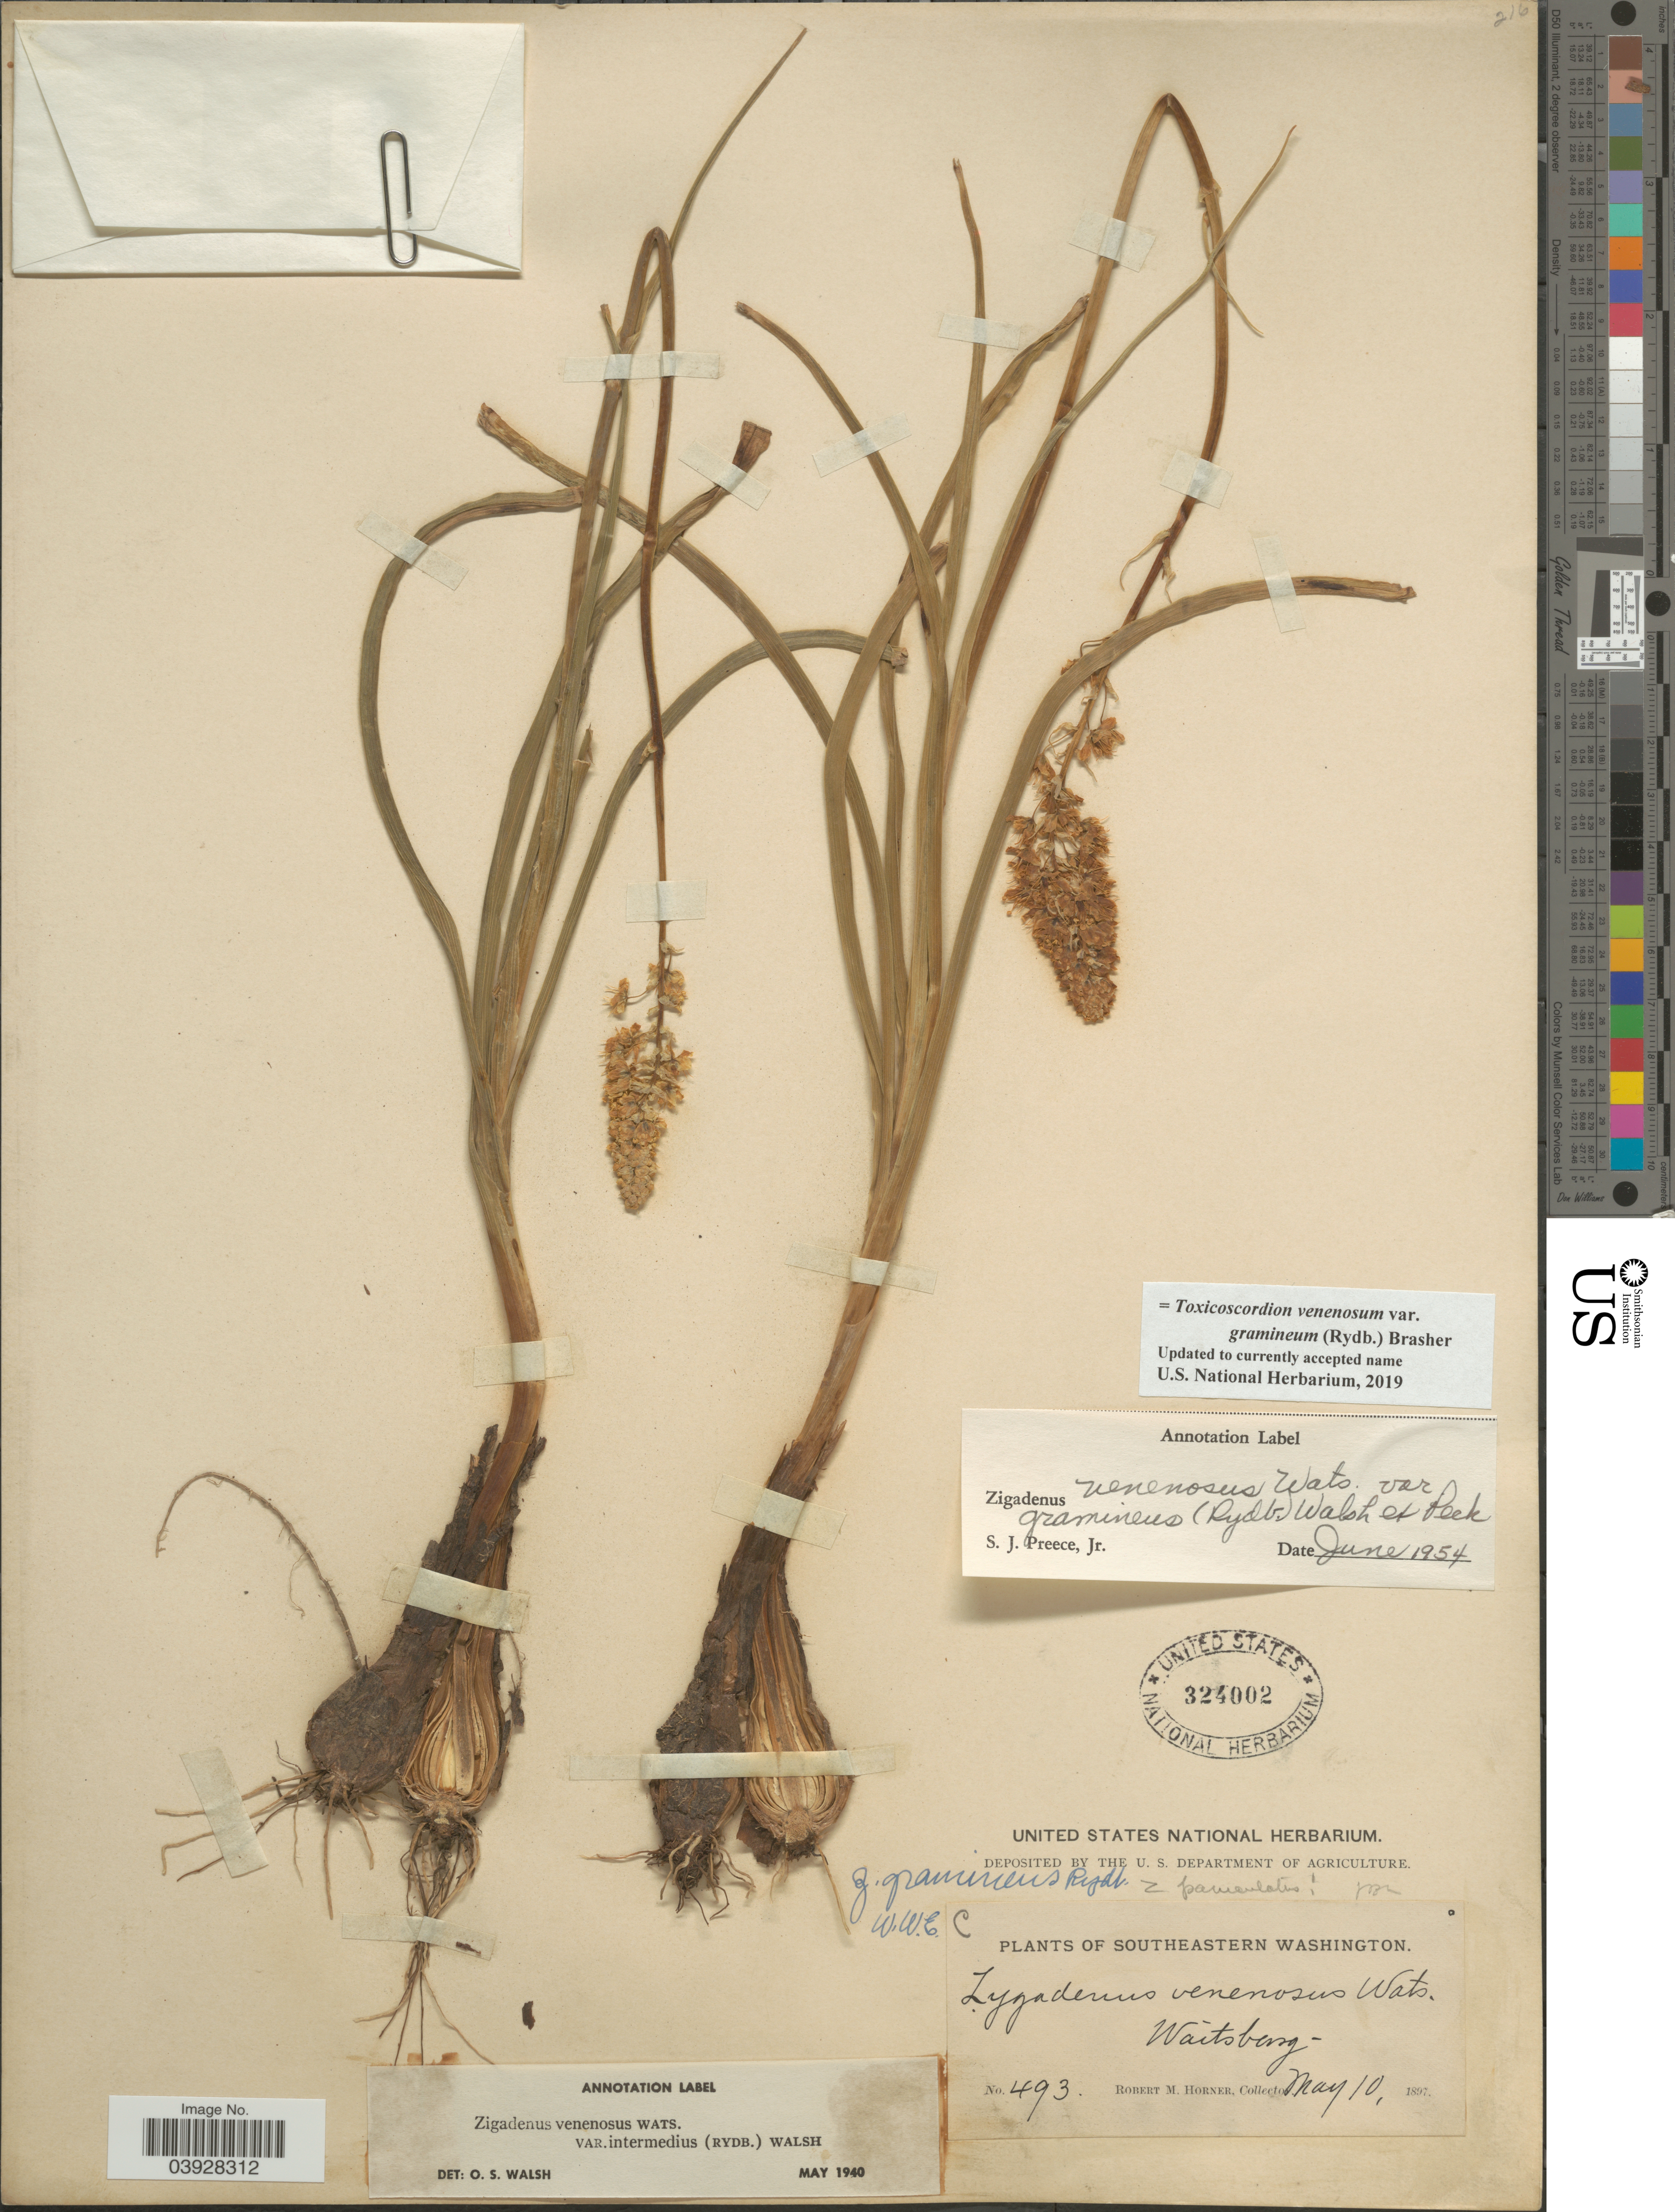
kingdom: Plantae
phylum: Tracheophyta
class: Liliopsida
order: Liliales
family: Melanthiaceae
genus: Toxicoscordion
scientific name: Toxicoscordion venenosum var. gramineum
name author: (Rydb.) Brasher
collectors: R. Horner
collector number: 493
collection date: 1897-05-10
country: United States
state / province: Washington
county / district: Walla Walla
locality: Southeastern Washington. Waitsburg.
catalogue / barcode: US 324002